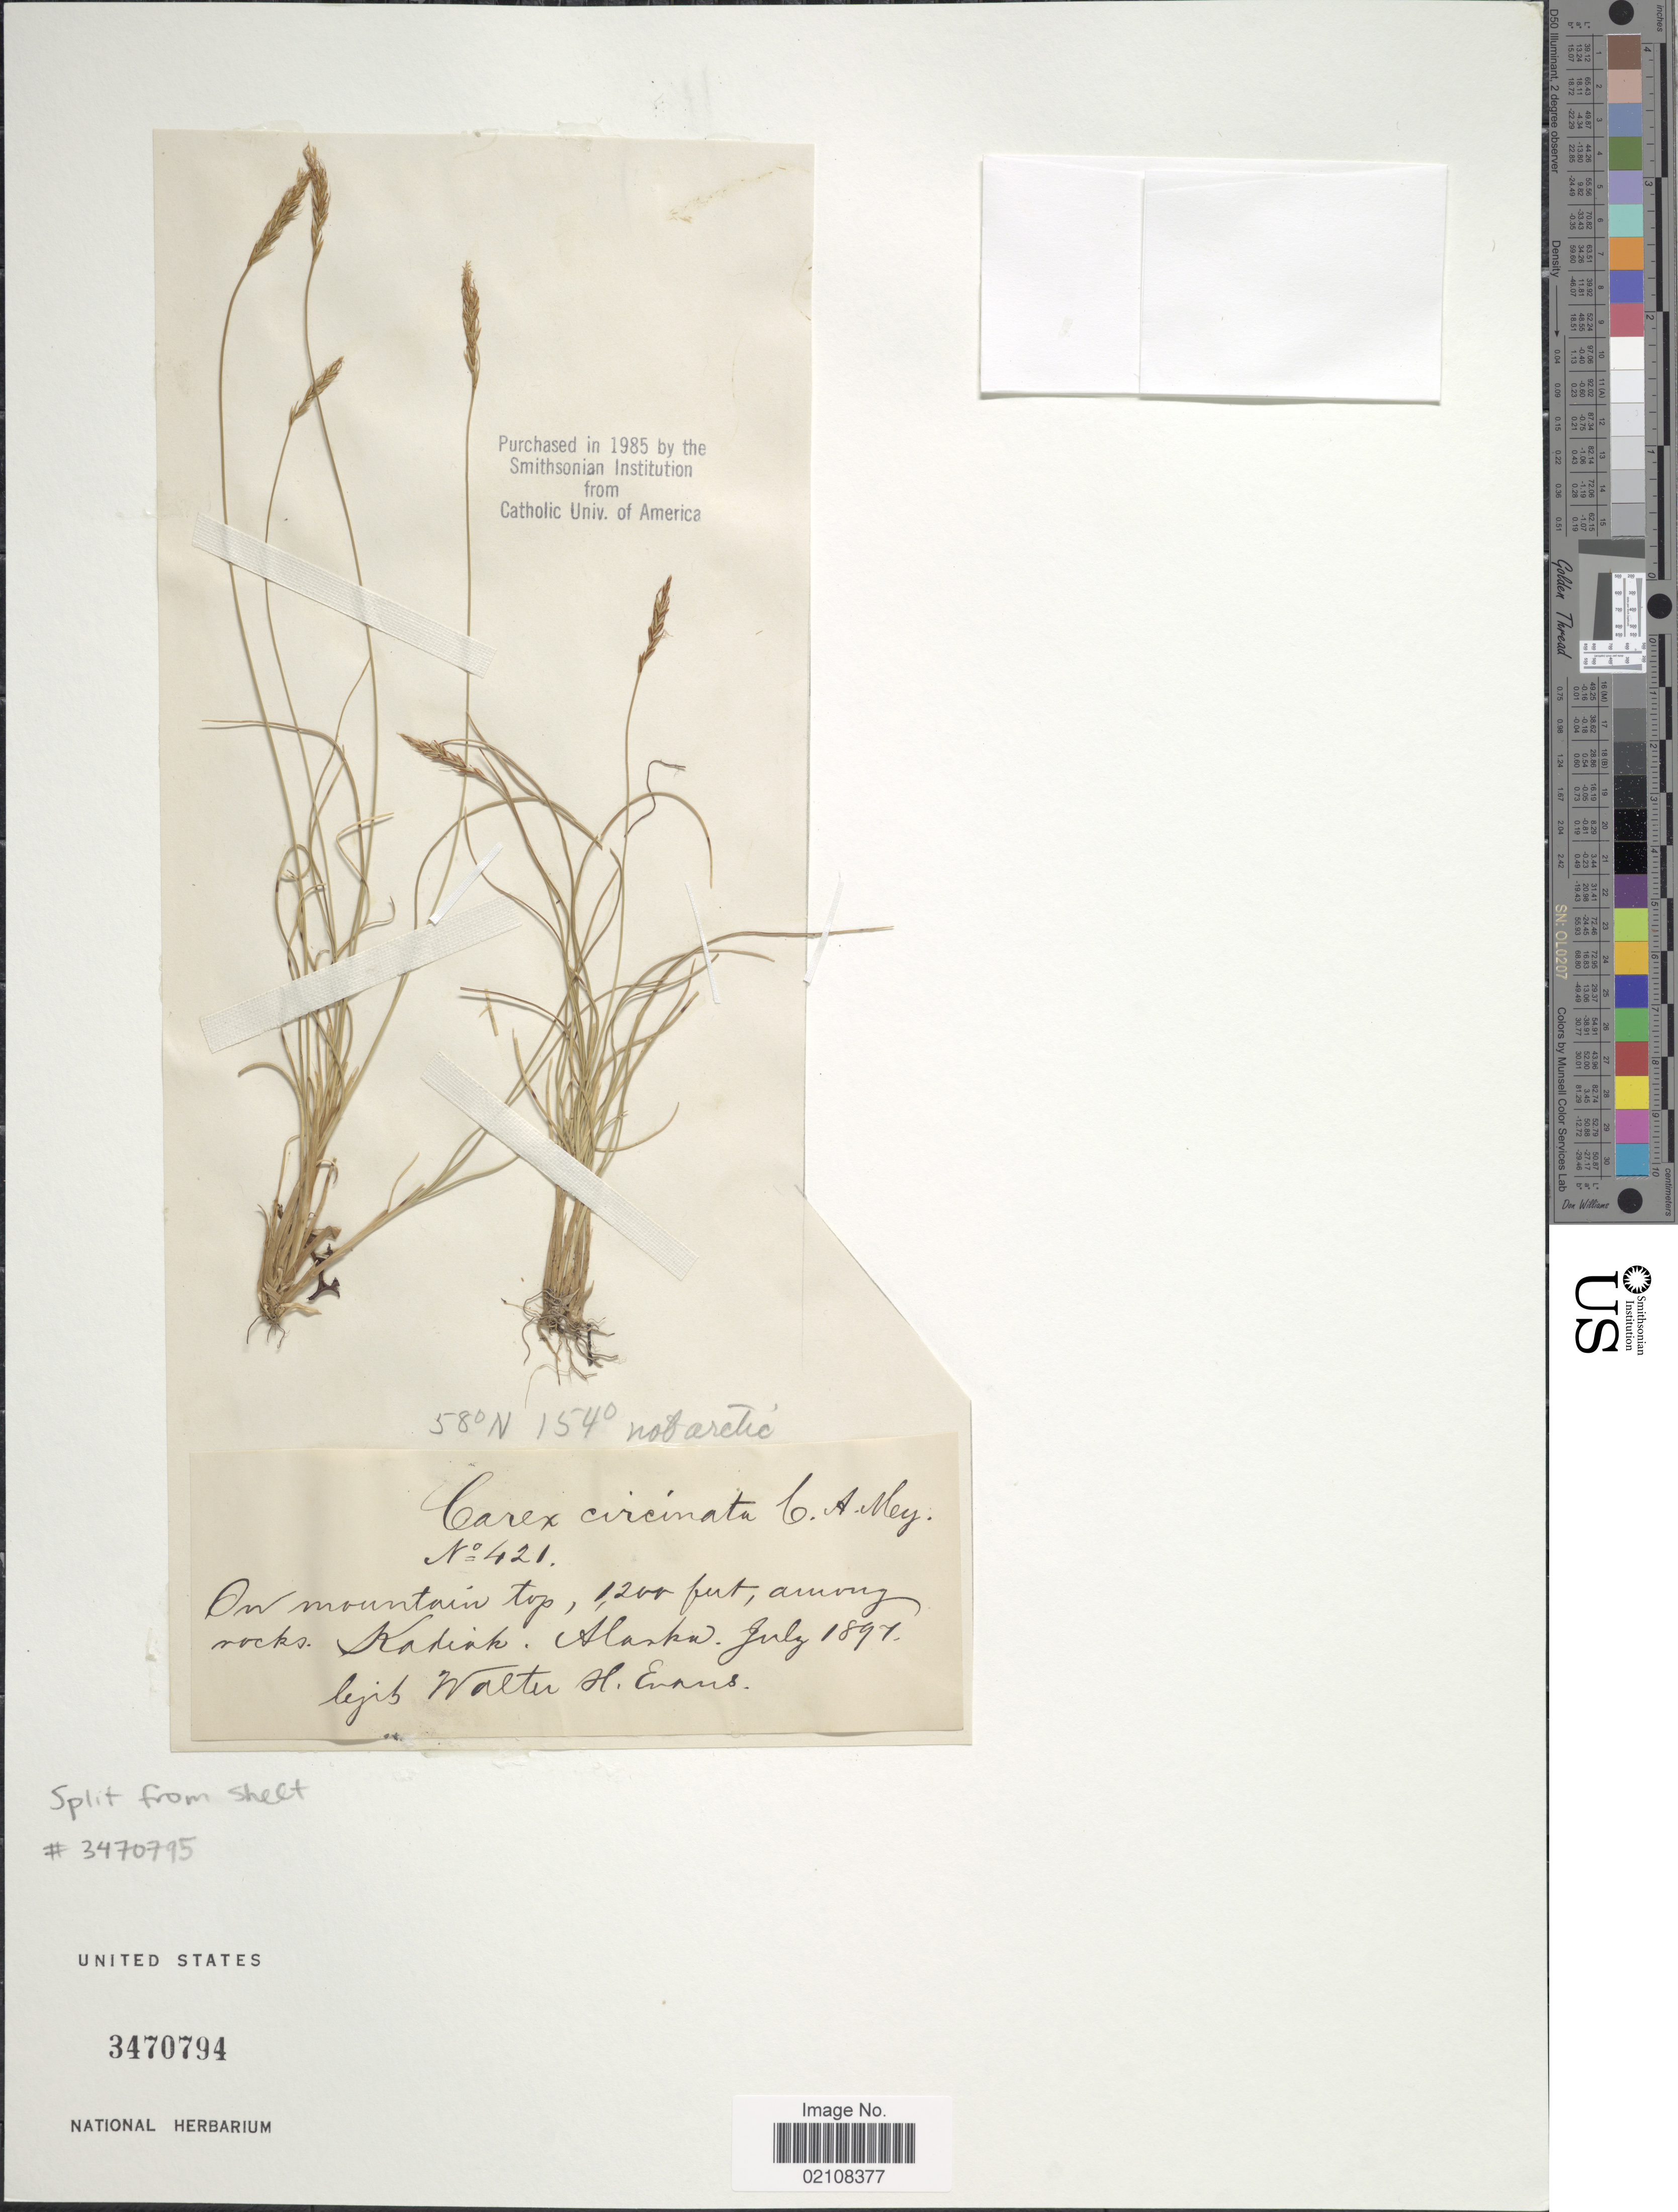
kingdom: Plantae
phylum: Tracheophyta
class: Liliopsida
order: Poales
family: Cyperaceae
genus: Carex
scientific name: Carex circinata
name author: C.A. Mey.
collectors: W. H. Evans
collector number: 421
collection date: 1897-07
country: United States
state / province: Alaska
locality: On mountain top, among rocks Kodiak, Alaska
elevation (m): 366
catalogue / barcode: US 3470794